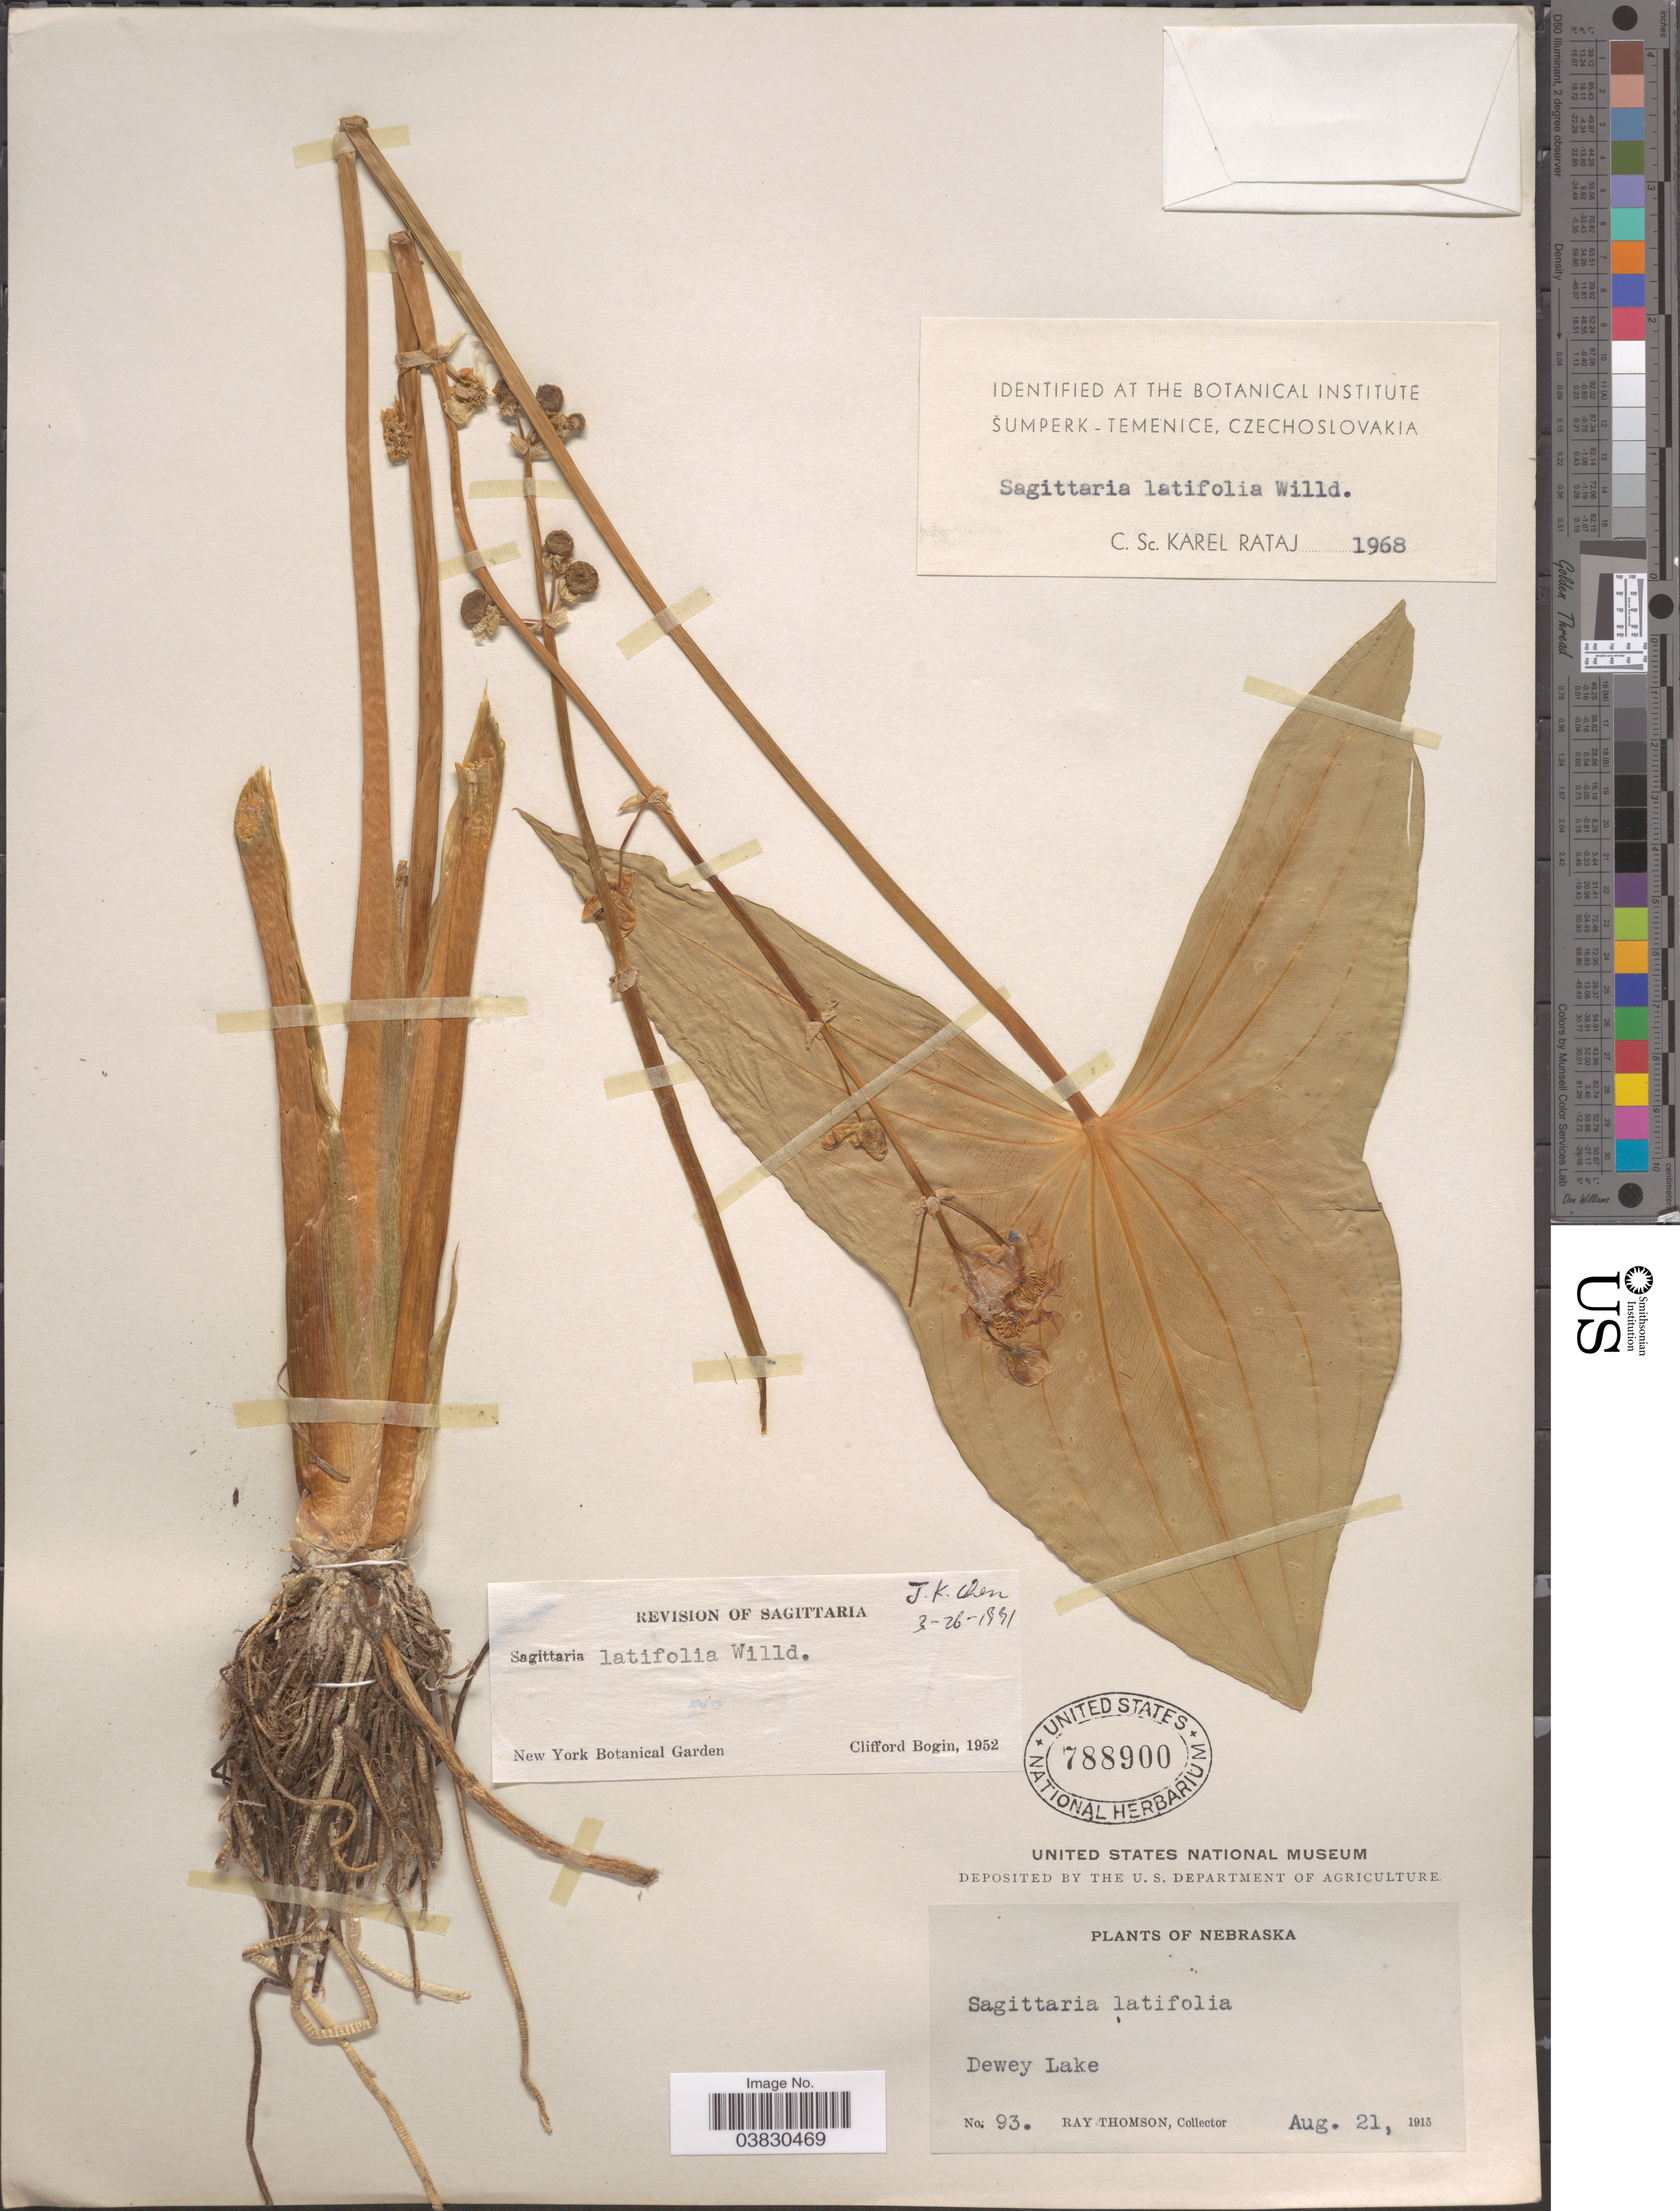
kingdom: Plantae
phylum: Tracheophyta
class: Liliopsida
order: Alismatales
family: Alismataceae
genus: Sagittaria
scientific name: Sagittaria latifolia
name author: Willd.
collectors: R. Thomson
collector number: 93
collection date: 1915-08-21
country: United States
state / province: Nebraska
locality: Dewey Lake.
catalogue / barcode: US 788900